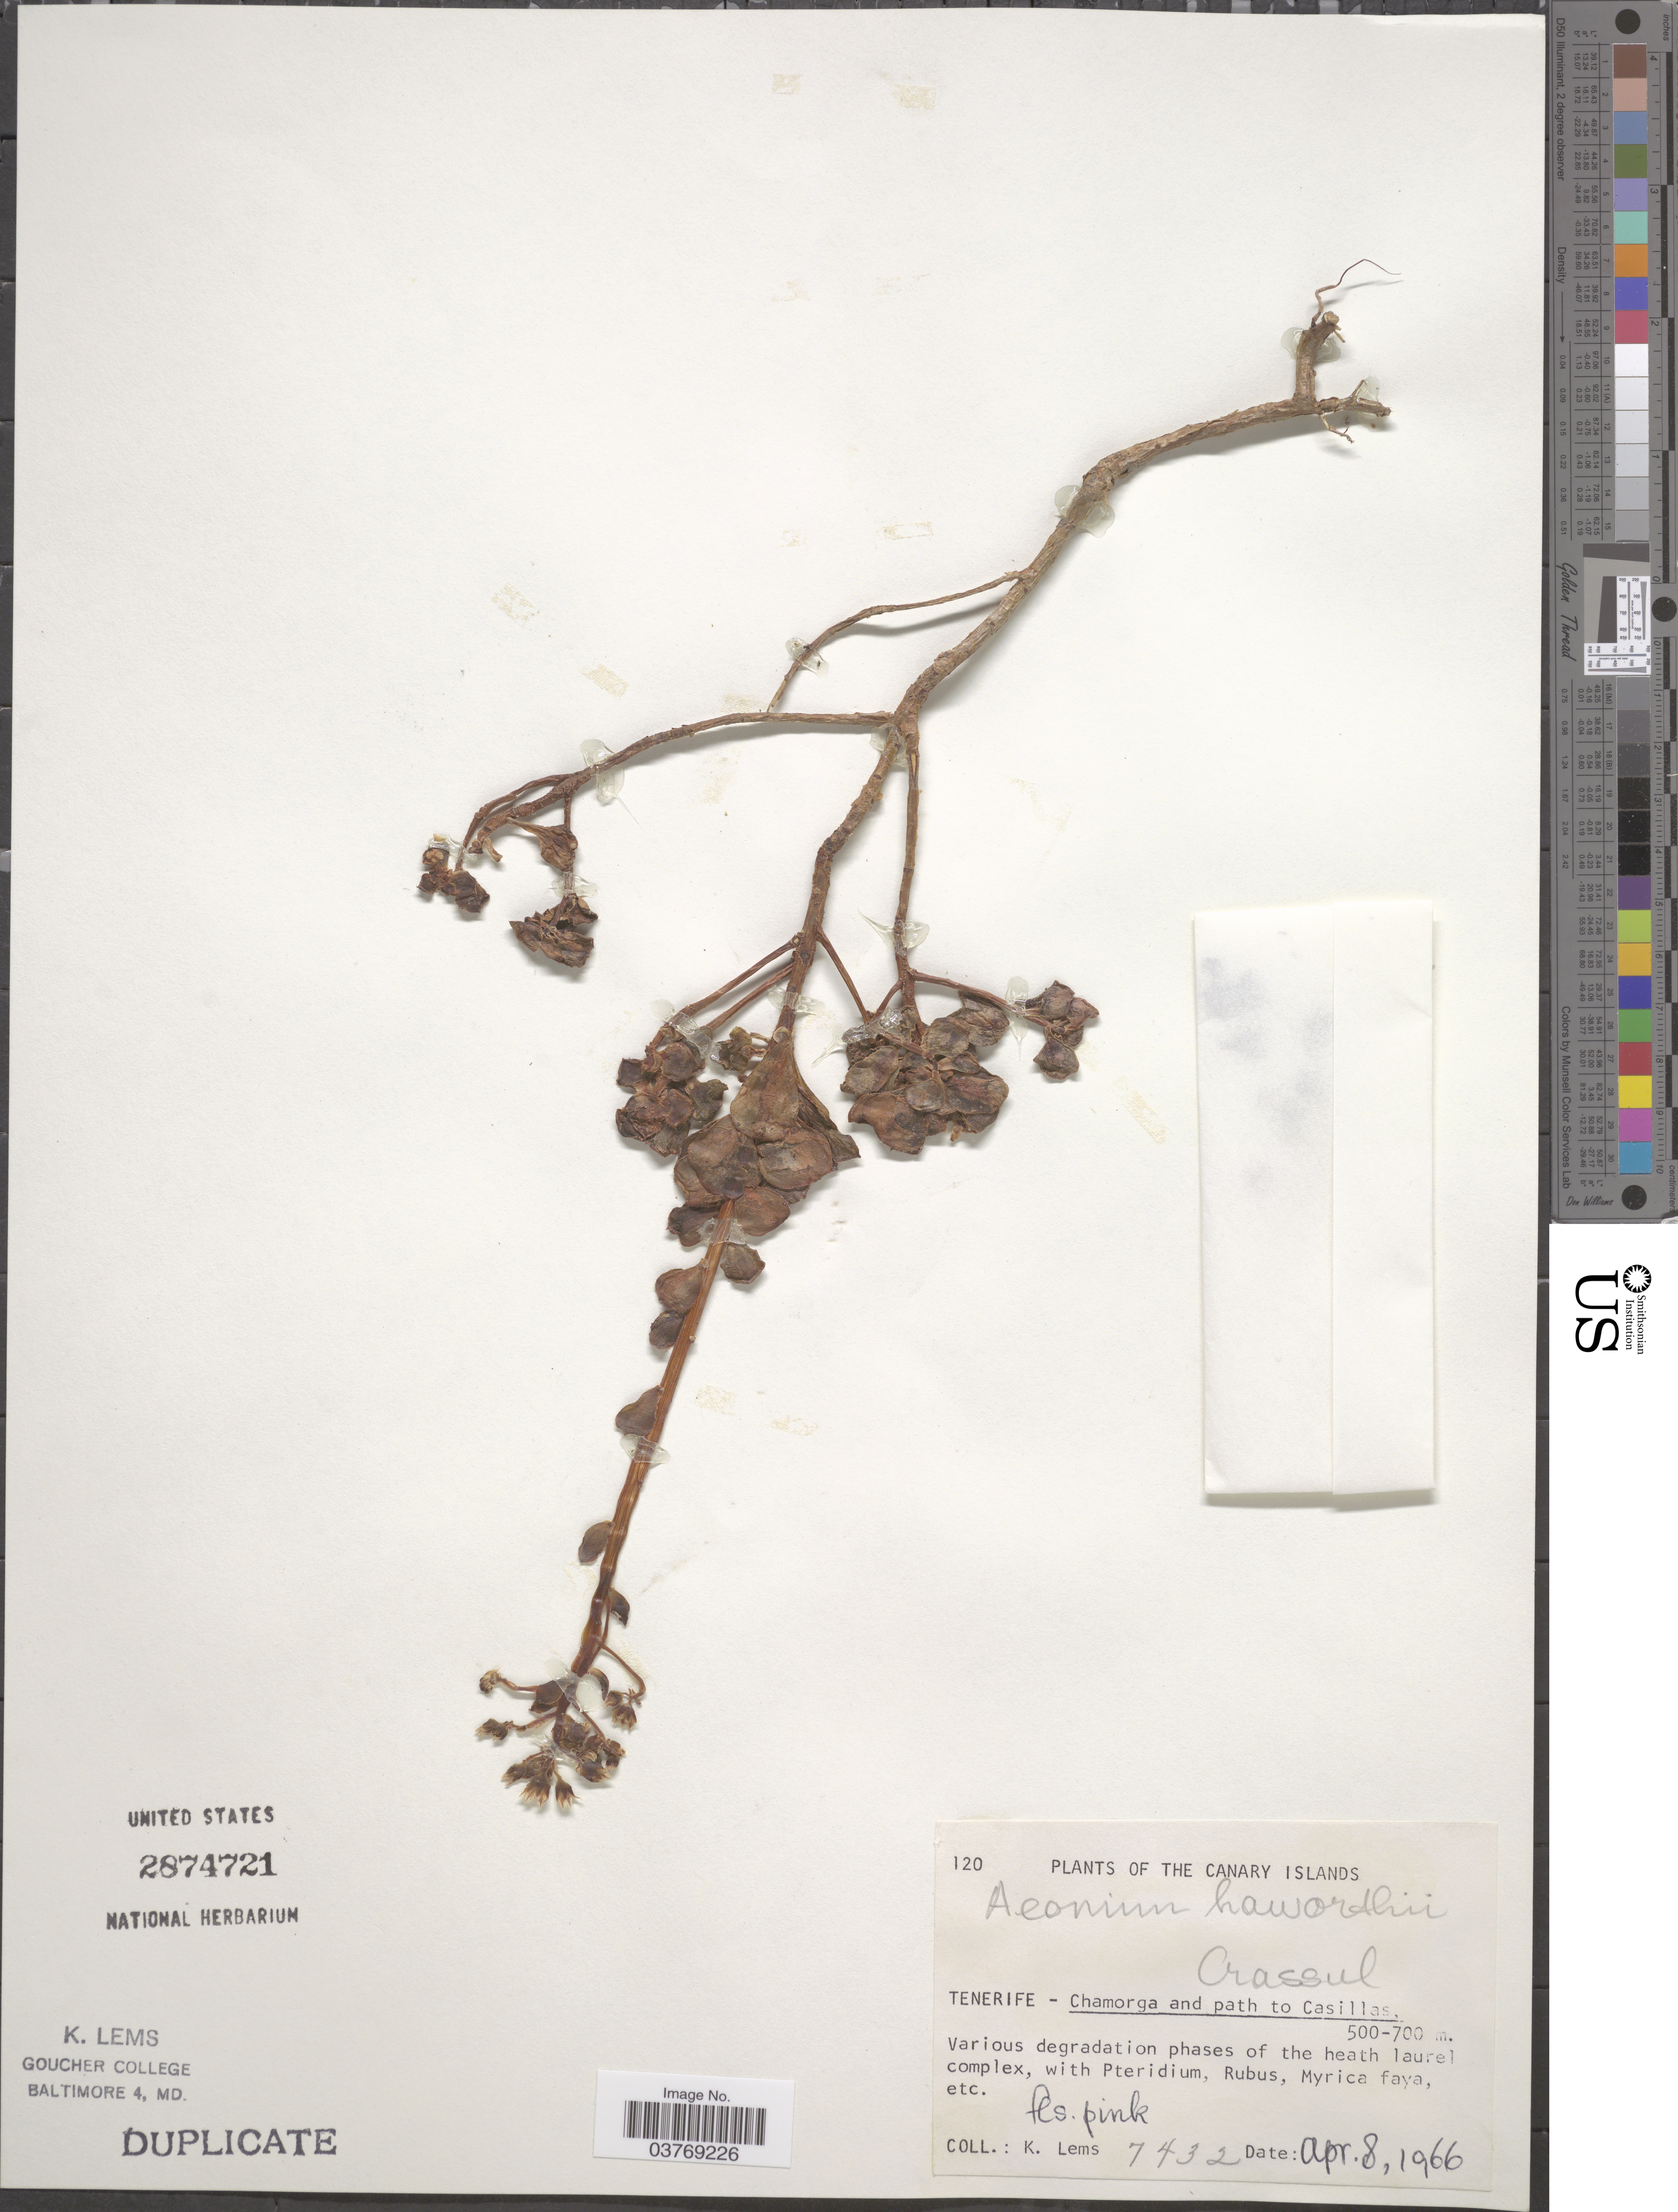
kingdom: Plantae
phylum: Tracheophyta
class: Magnoliopsida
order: Saxifragales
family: Crassulaceae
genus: Aeonium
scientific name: Aeonium haworthii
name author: Webb & Berthel.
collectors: K. Lems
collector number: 7432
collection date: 1966-04-08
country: Spain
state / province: Canarias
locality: The Canary Islands. Tenerife - Chamorga and path to Casillas.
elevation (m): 500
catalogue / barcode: US 2874721